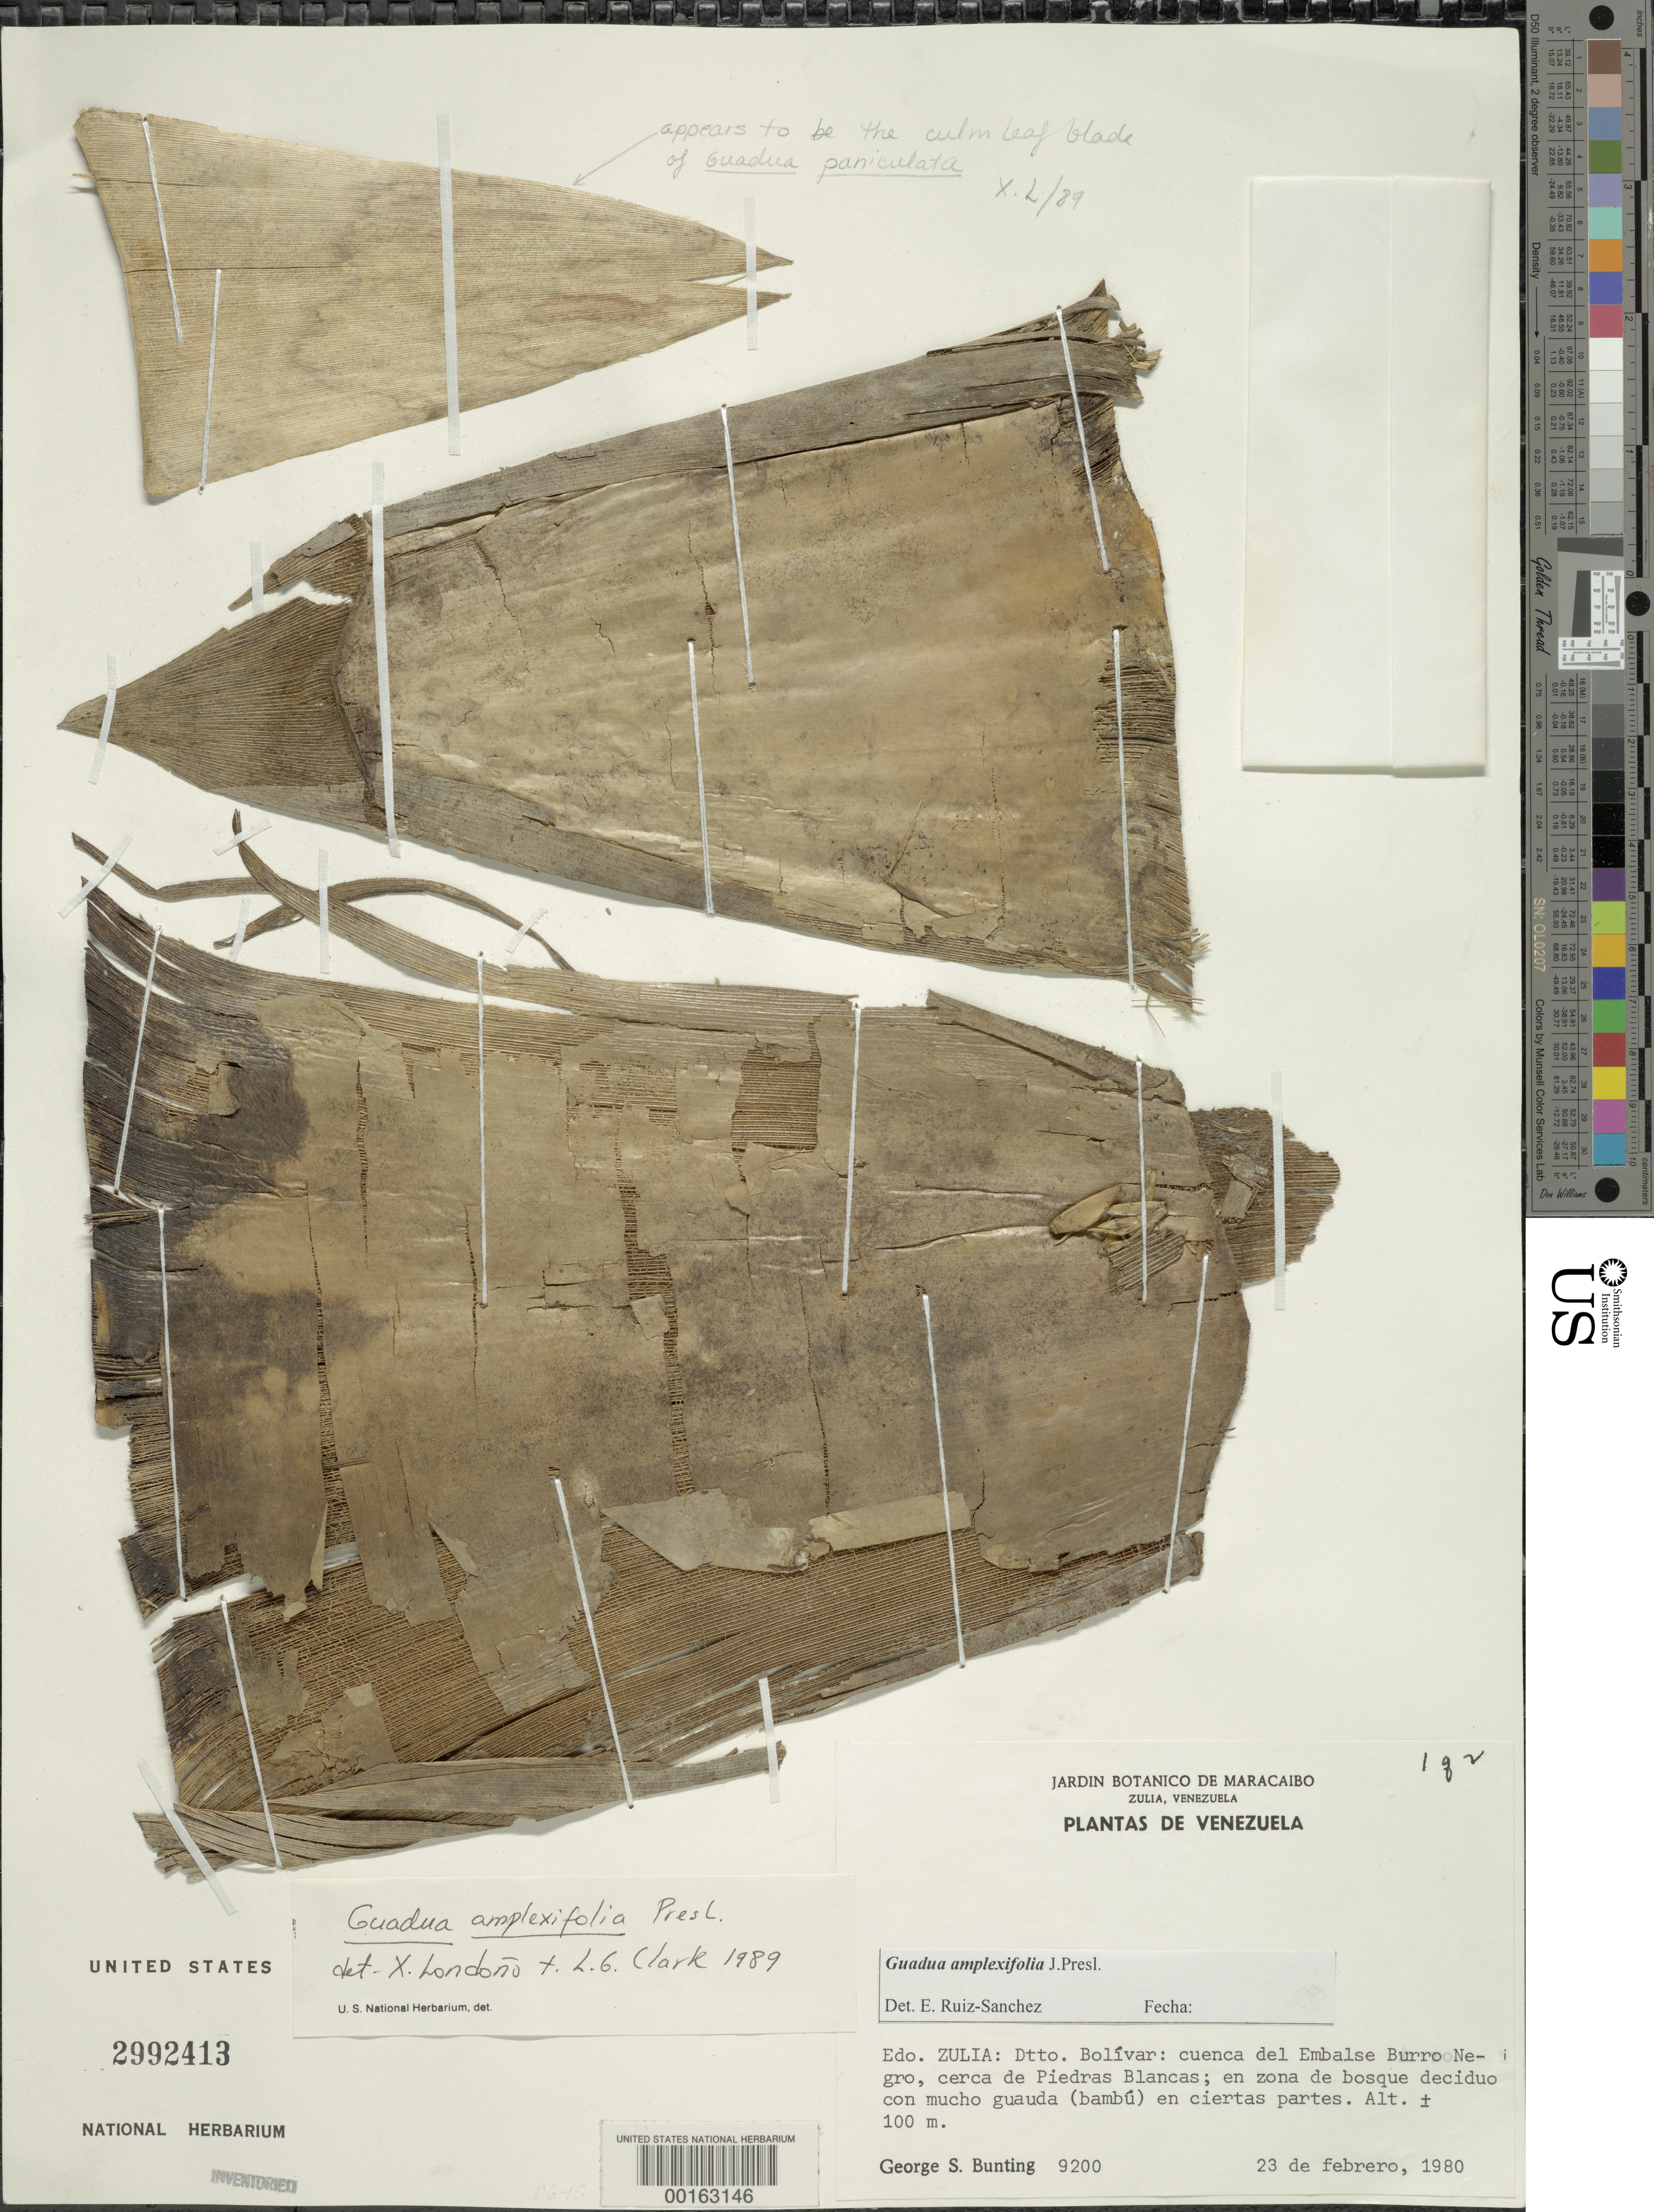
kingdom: Plantae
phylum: Tracheophyta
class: Liliopsida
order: Poales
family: Poaceae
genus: Guadua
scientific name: Guadua amplexifolia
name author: J. Presl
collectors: G. S. Bunting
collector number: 9200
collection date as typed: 23 Feb 1980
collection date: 1980-02-23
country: Venezuela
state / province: Zulia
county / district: Simón Bolívar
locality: River basin of the embalse burro negro, near piedras blancas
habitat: Deciduous forest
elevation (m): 100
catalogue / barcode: US 2992413